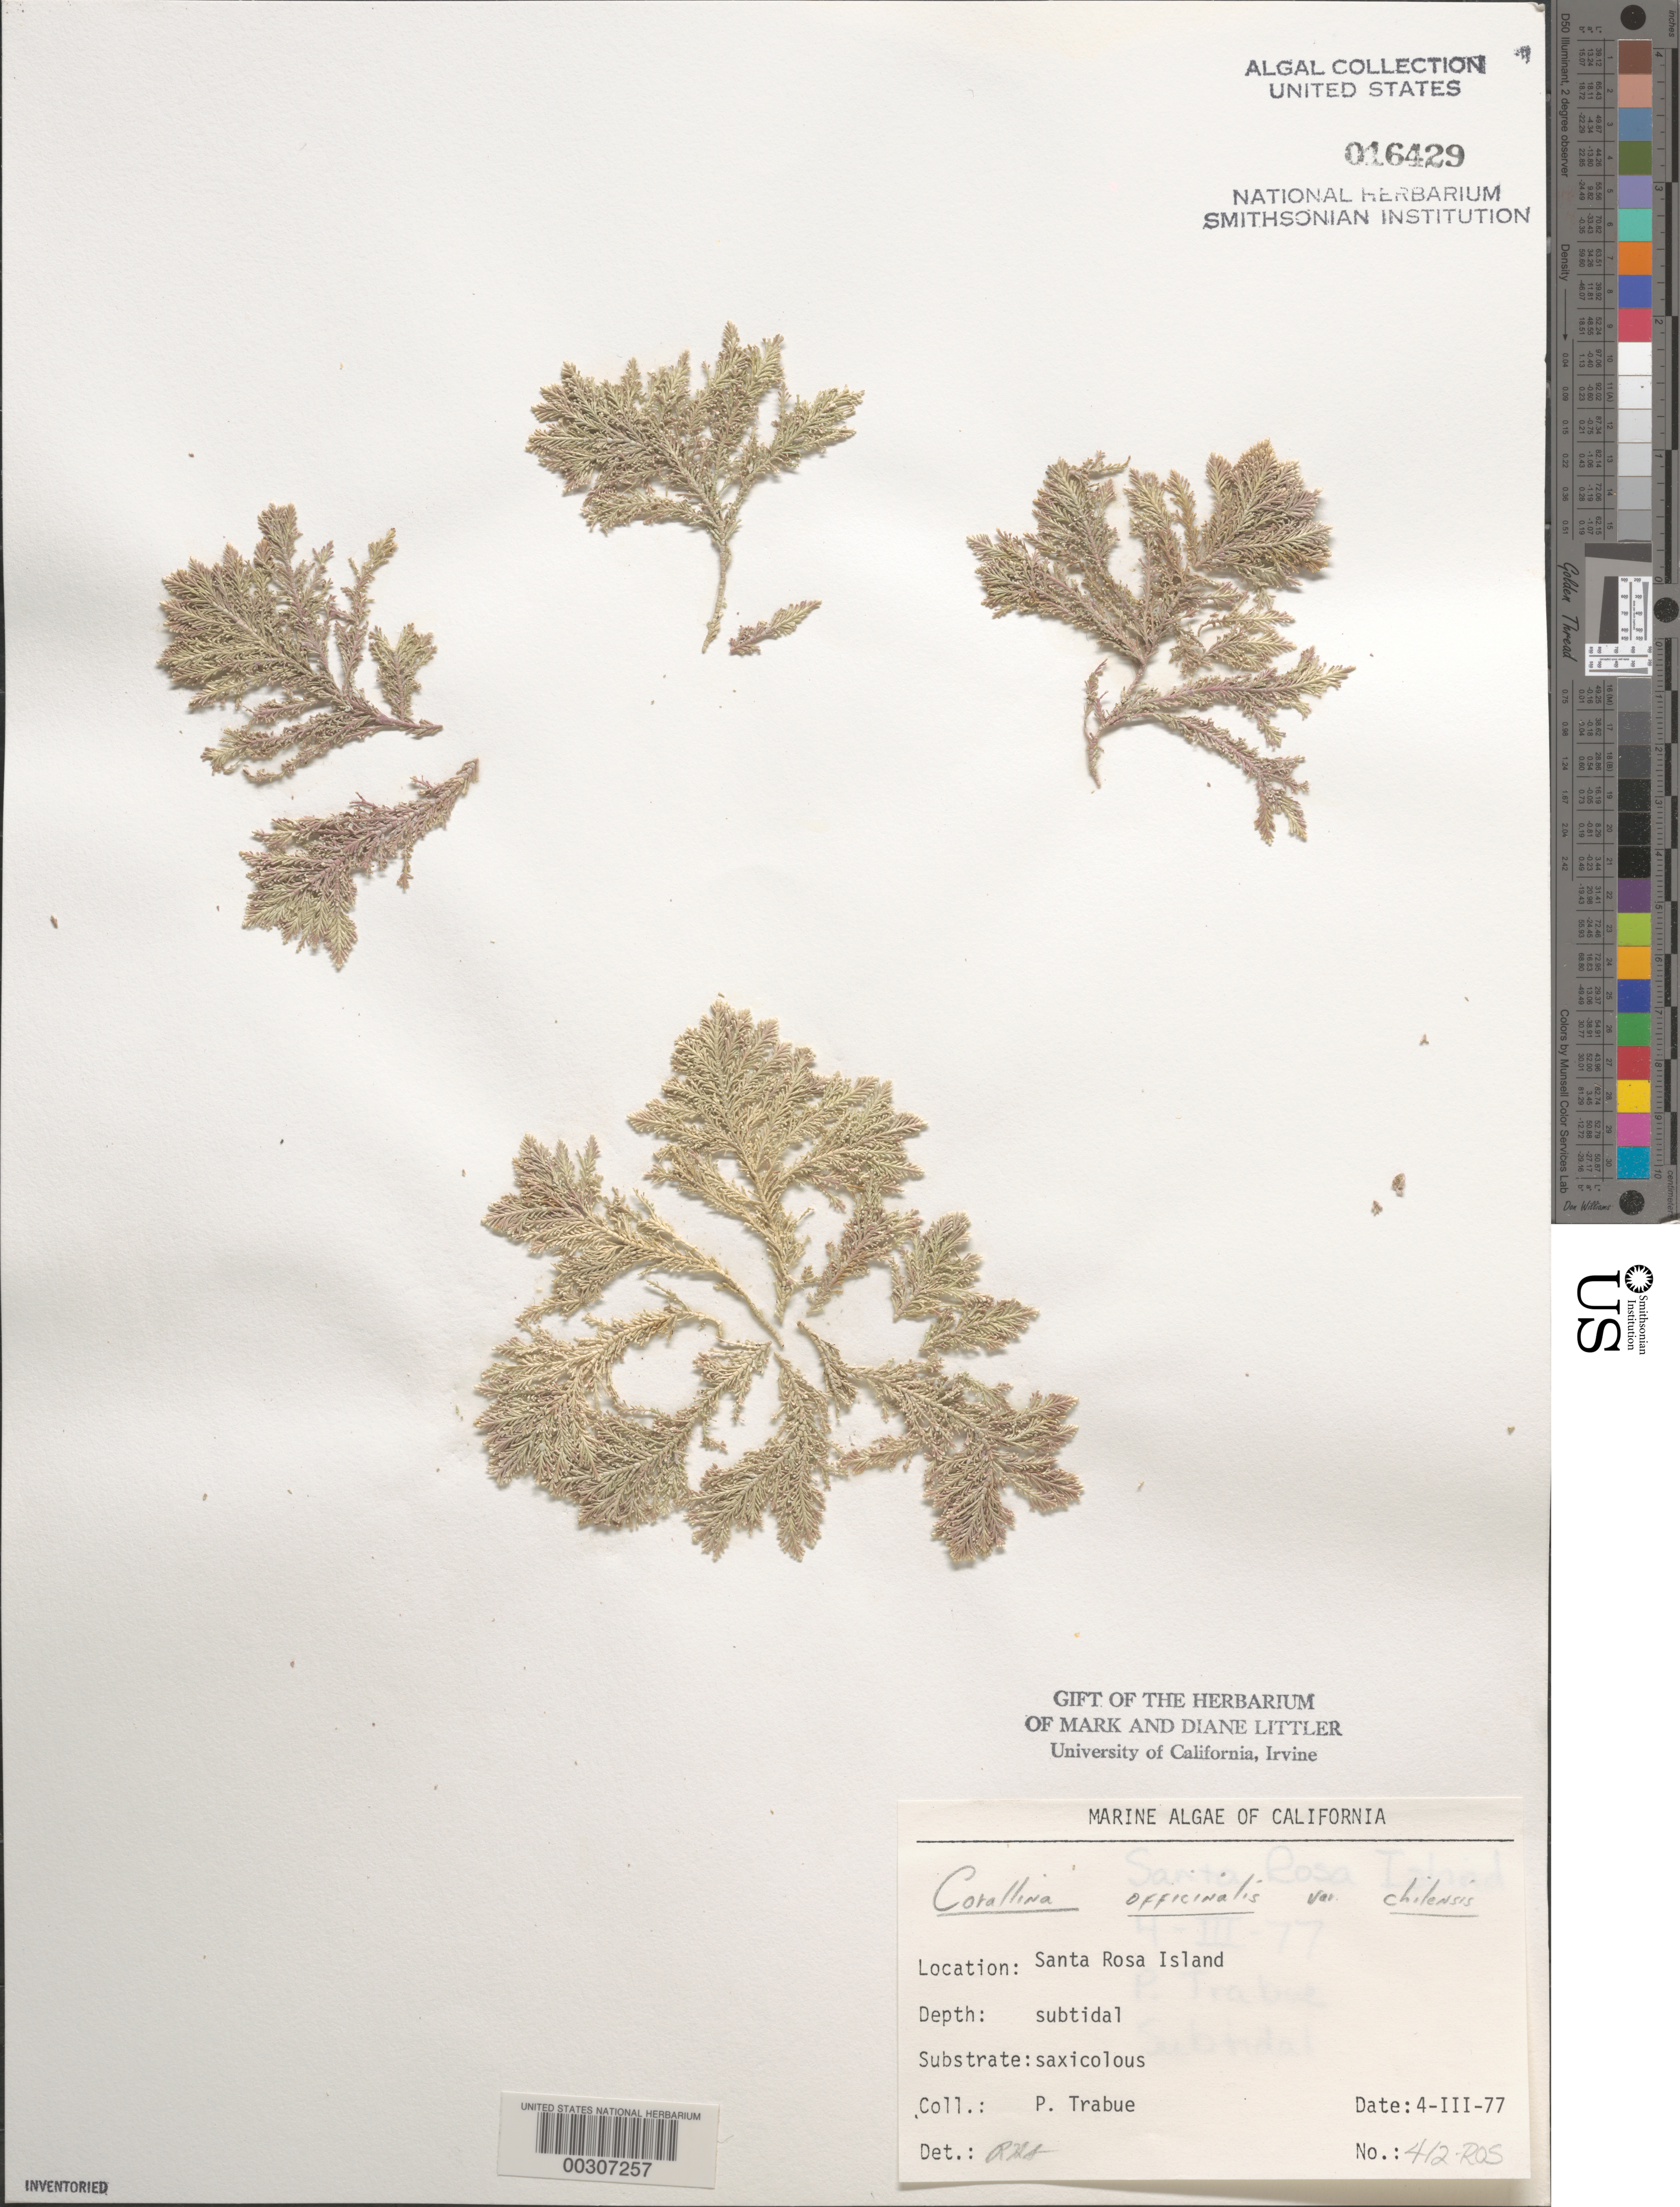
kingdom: Plantae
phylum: Rhodophyta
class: Florideophyceae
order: Corallinales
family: Corallinaceae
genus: Corallina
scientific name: Corallina officinalis var. chilensis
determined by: Sims, Robert H.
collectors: P. J. Trabue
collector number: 412-ros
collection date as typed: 04 Mar 1977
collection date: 1977-03-04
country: United States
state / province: California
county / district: Santa Barbara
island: Santa Rosa Island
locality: Johnson's Lee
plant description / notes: BLM-SOCALBIGHT Rocky Intertidal Survey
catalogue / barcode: US 16429